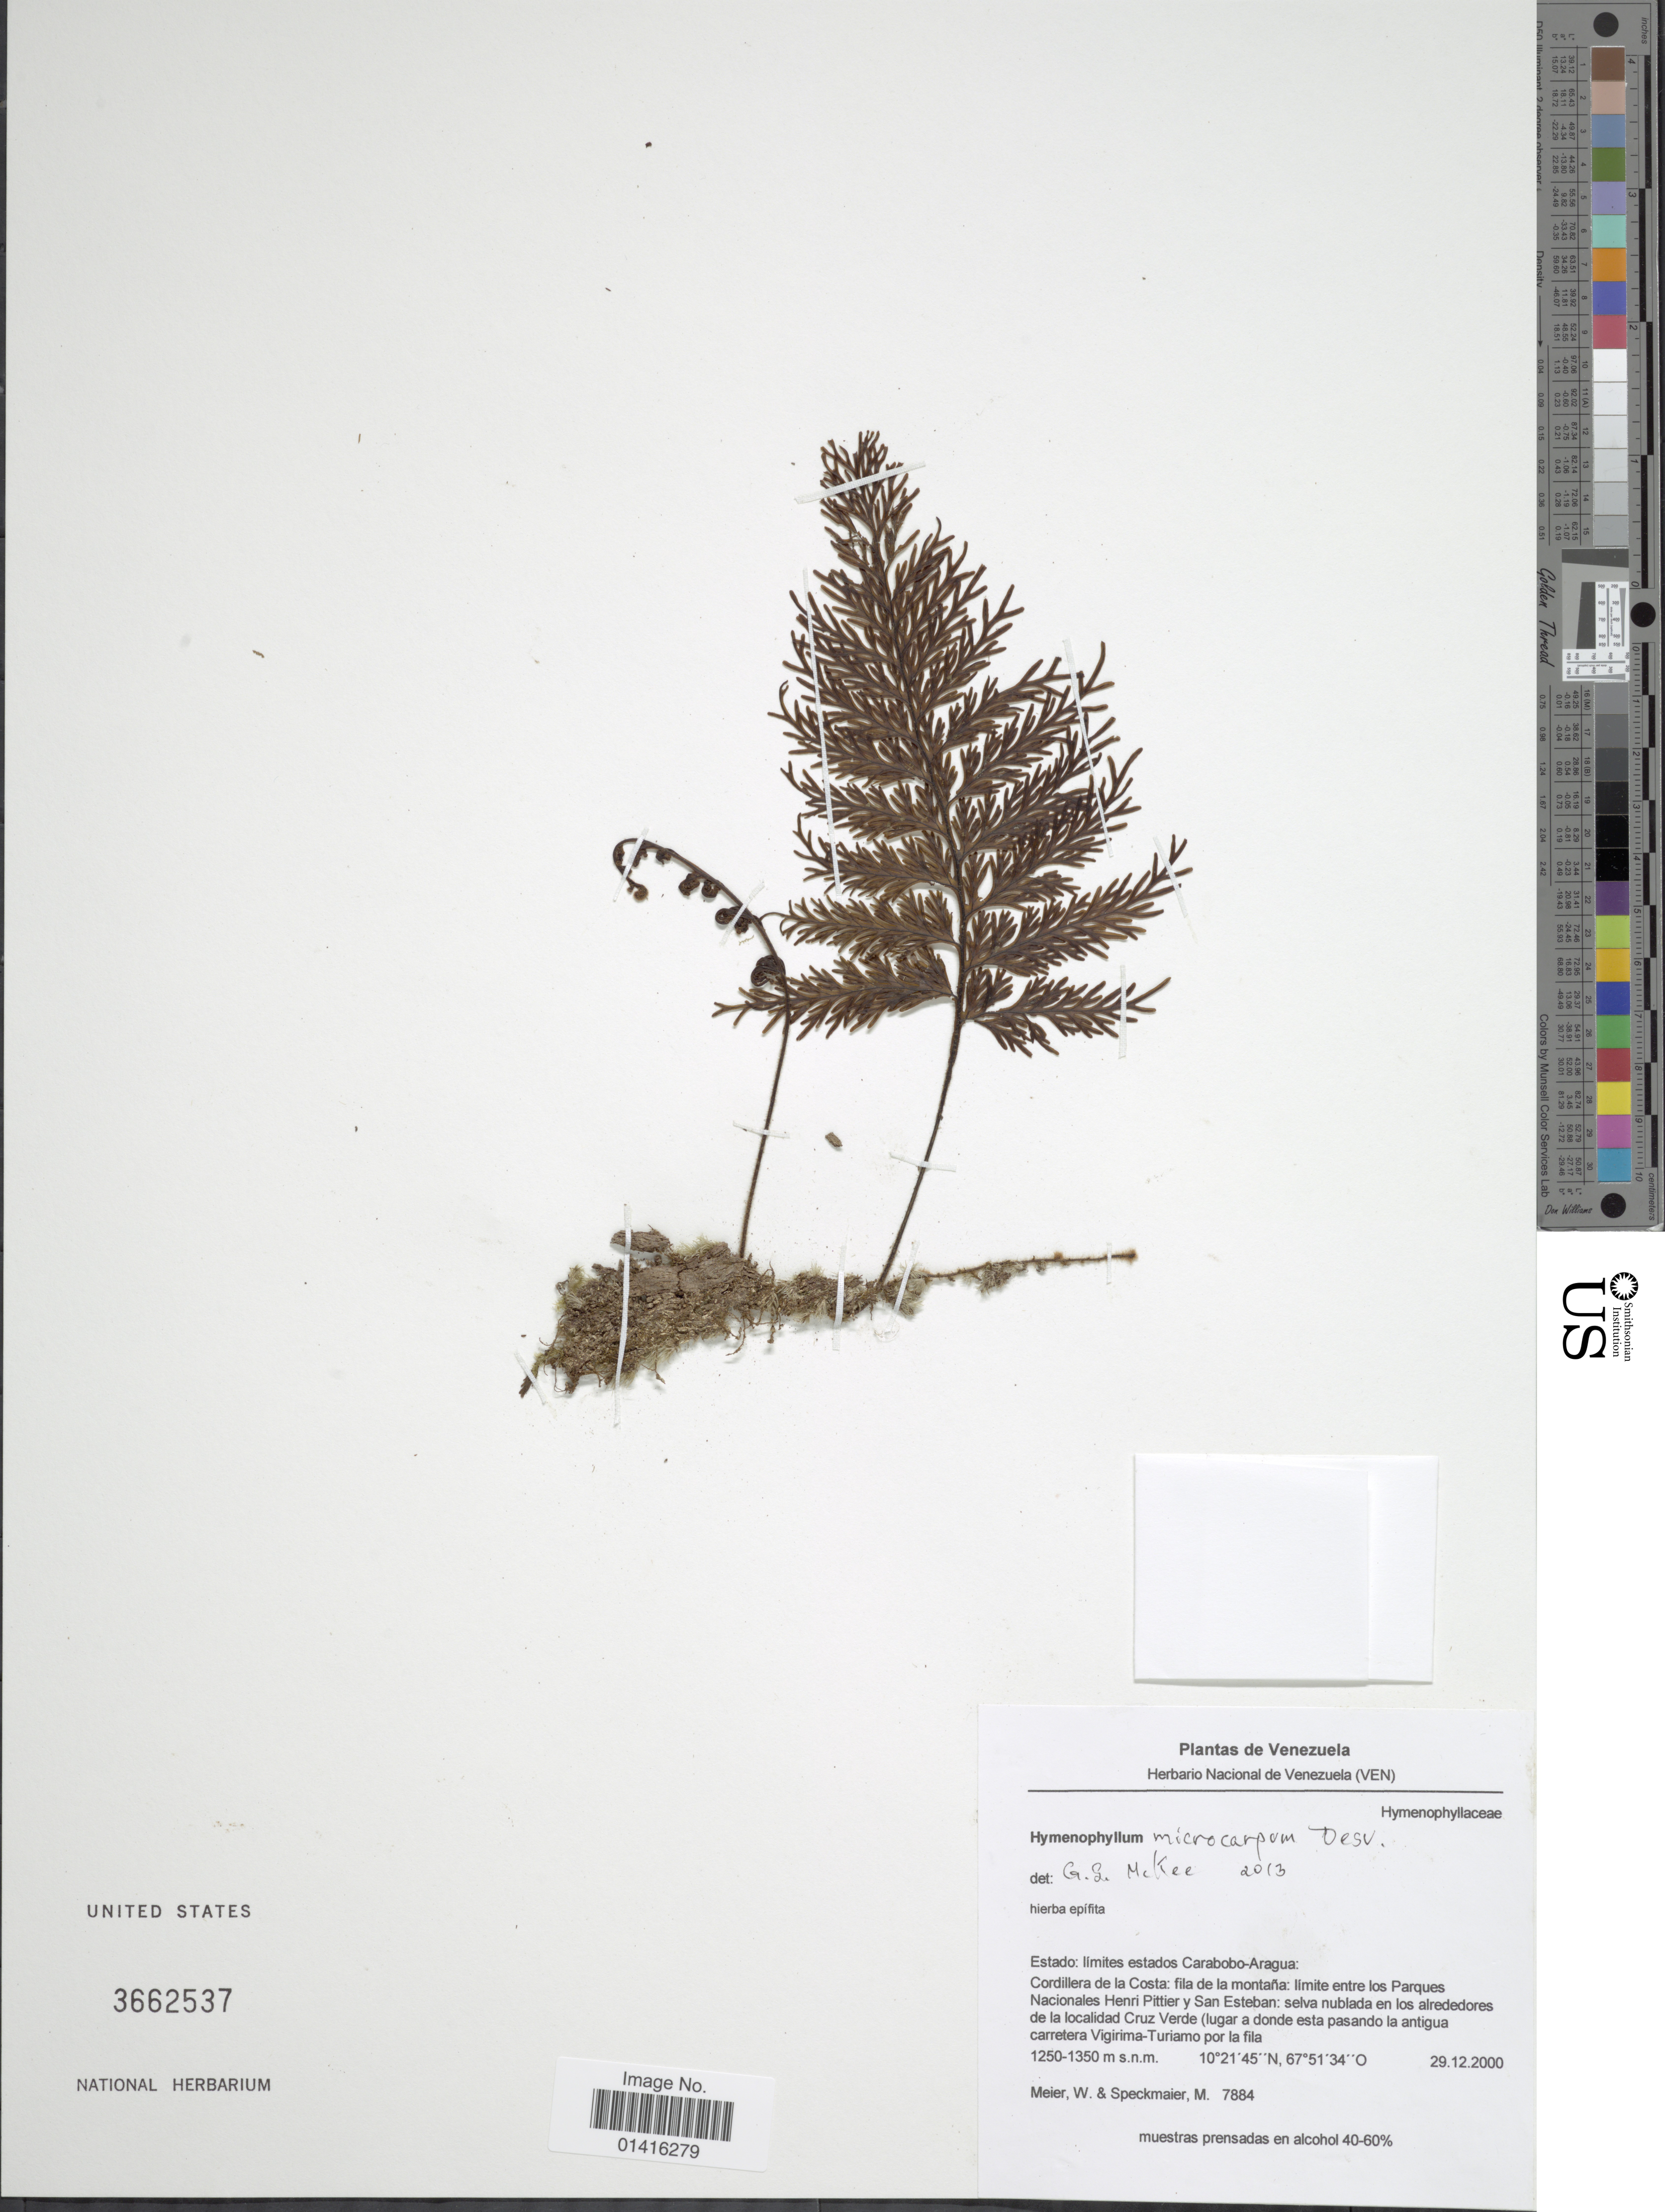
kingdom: Plantae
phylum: Tracheophyta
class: Polypodiopsida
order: Hymenophyllales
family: Hymenophyllaceae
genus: Hymenophyllum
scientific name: Hymenophyllum microcarpum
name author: (Desv.) Lellinger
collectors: W. Meier & M. Speckmaier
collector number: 7884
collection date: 2000-12-29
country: Venezuela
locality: Estado: límites estados Carabobo-Aragua: Cordillera de la Costa: fila de la montaña: límite entre los Parques Nacionales Henri Pittier y San Esteban: selva nublada en los alrededores de la localidad Cruz Verde (lugar a donde esta pasandi la antigua carretera Vigirima-Turiamo por la fila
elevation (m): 1250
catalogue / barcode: US 3662537